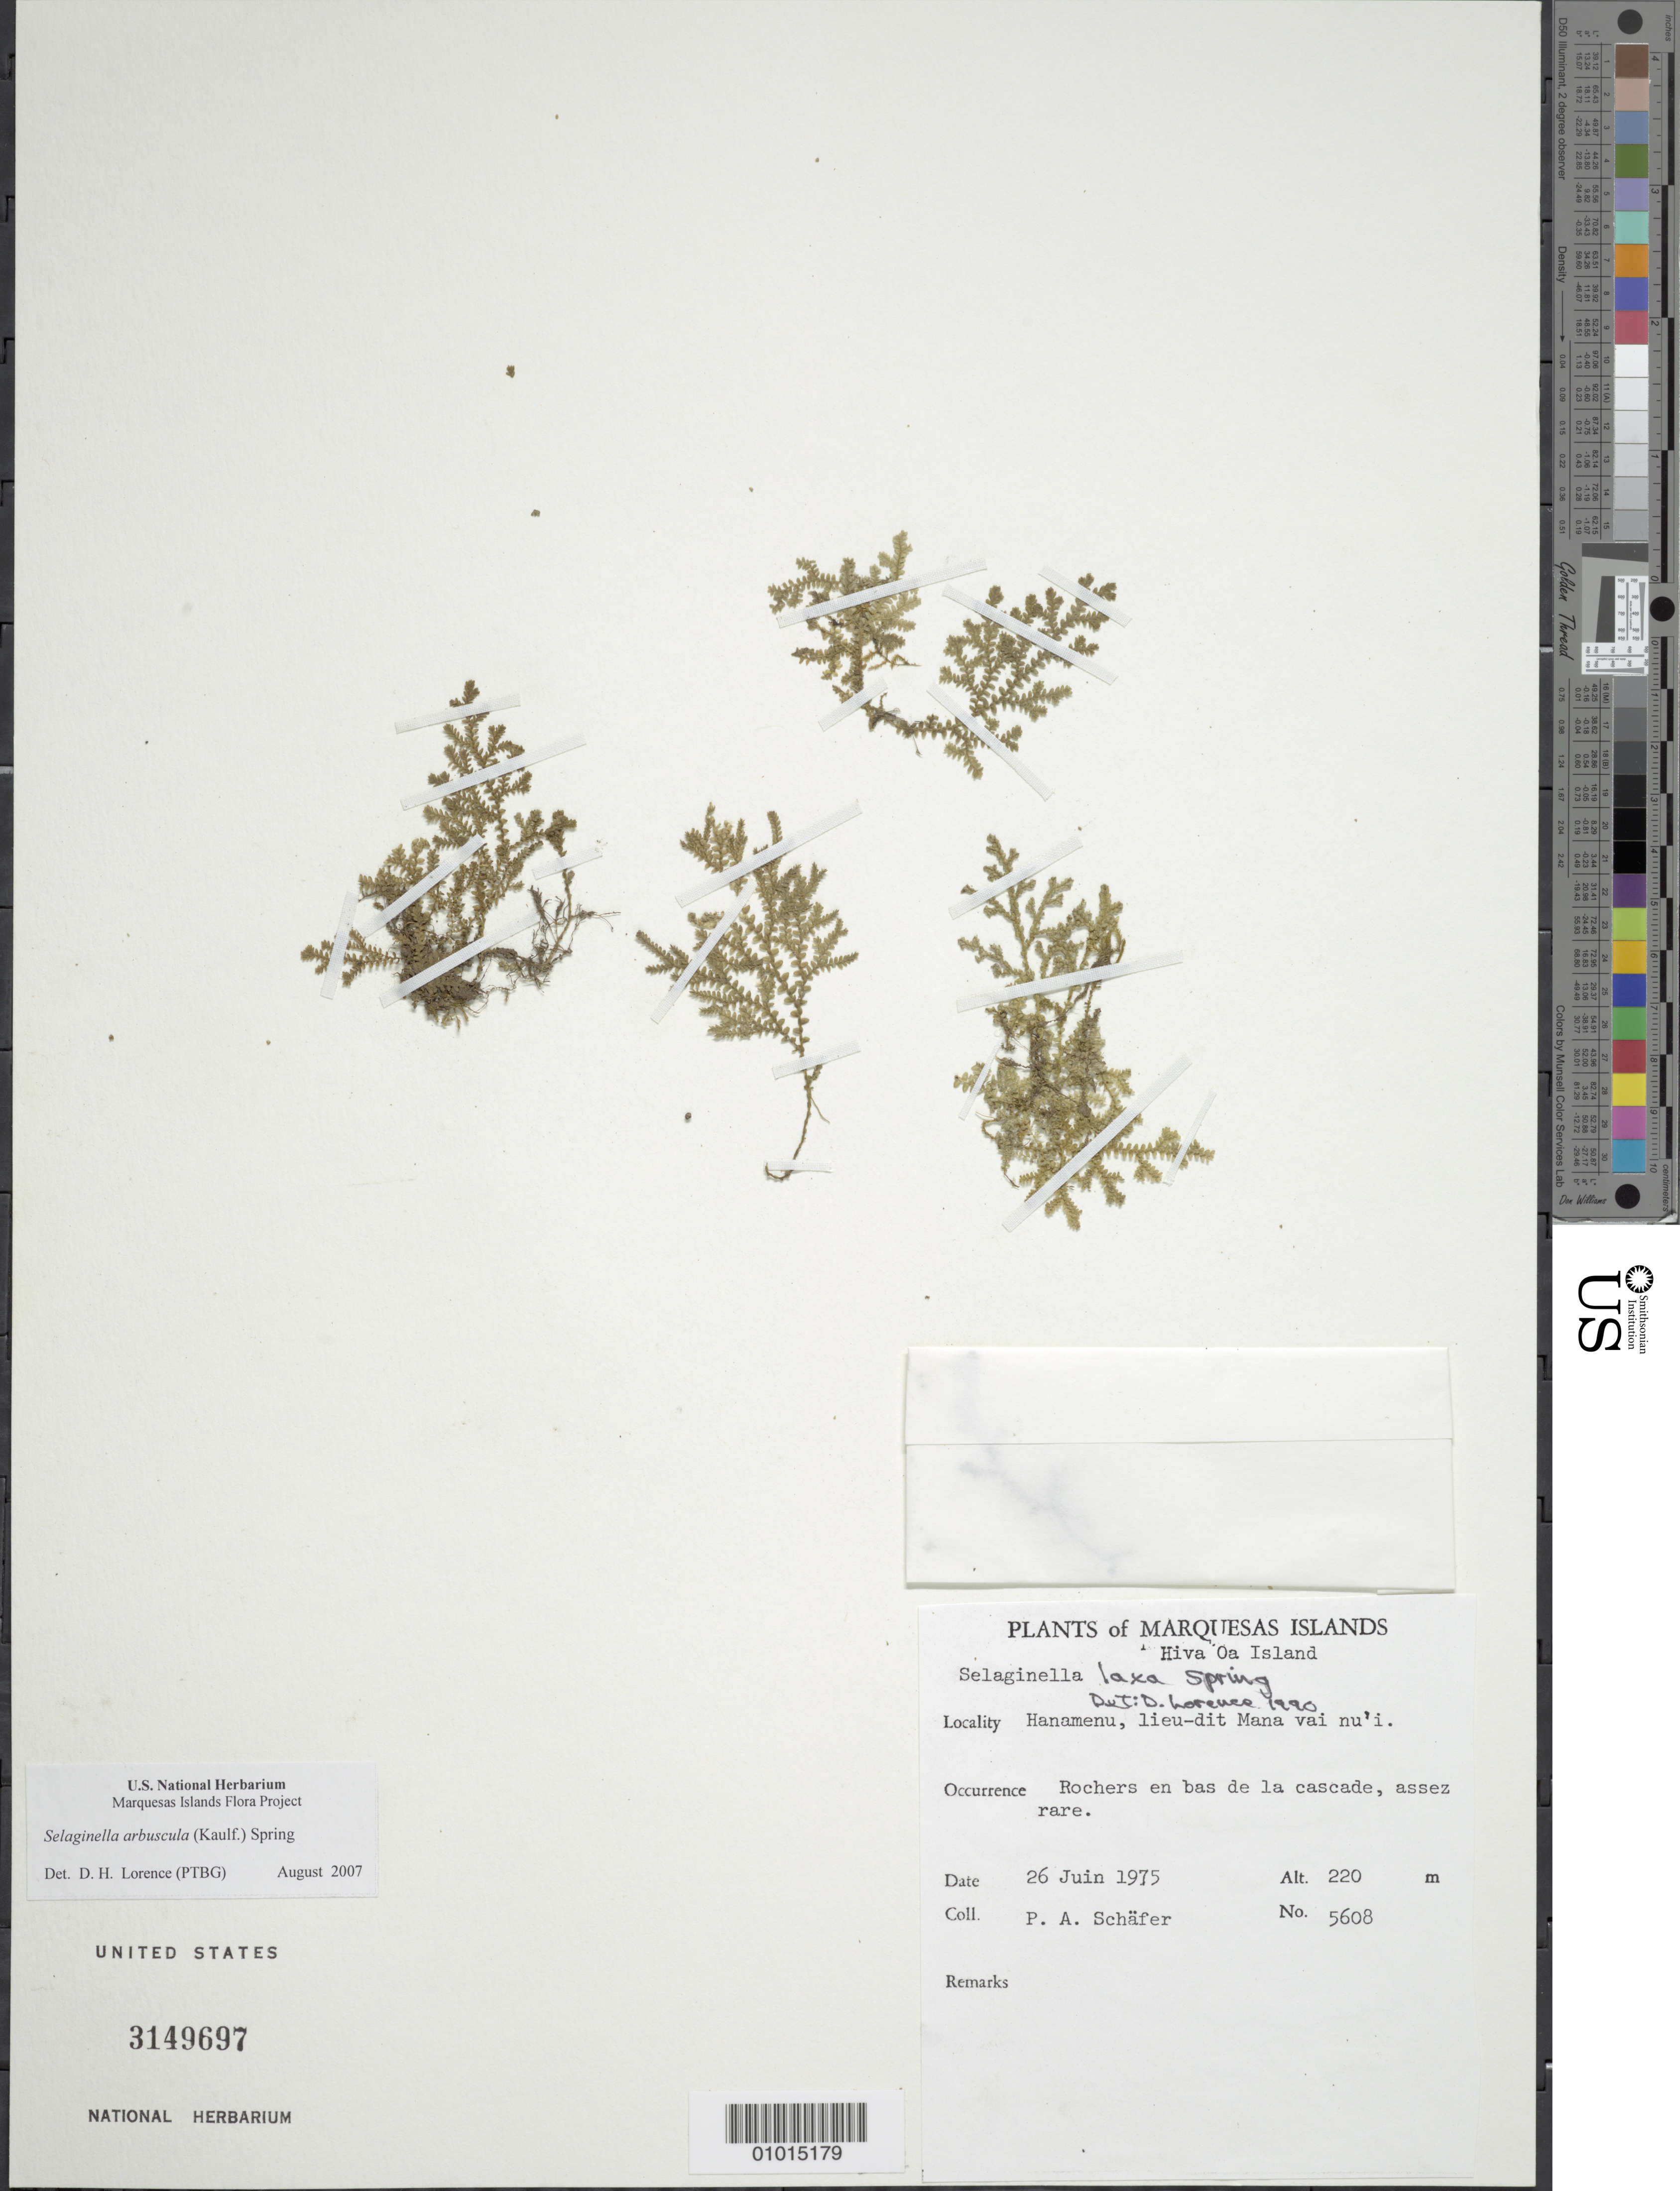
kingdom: Plantae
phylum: Tracheophyta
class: Lycopodiopsida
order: Selaginellales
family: Selaginellaceae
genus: Selaginella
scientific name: Selaginella arbuscula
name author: (Kualf.) Spring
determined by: Lorence, David H., (PTBG), National Tropical Botanical Garden (UNITED STATES)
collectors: P. A. Schäfer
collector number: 5608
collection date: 1975-06-26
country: French Polynesia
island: Hiva Oa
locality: Hanamenu, lieu dit Mana vai nu'i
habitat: Rochers en bas de la cascade; assez rare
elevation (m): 22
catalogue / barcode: US 3149697